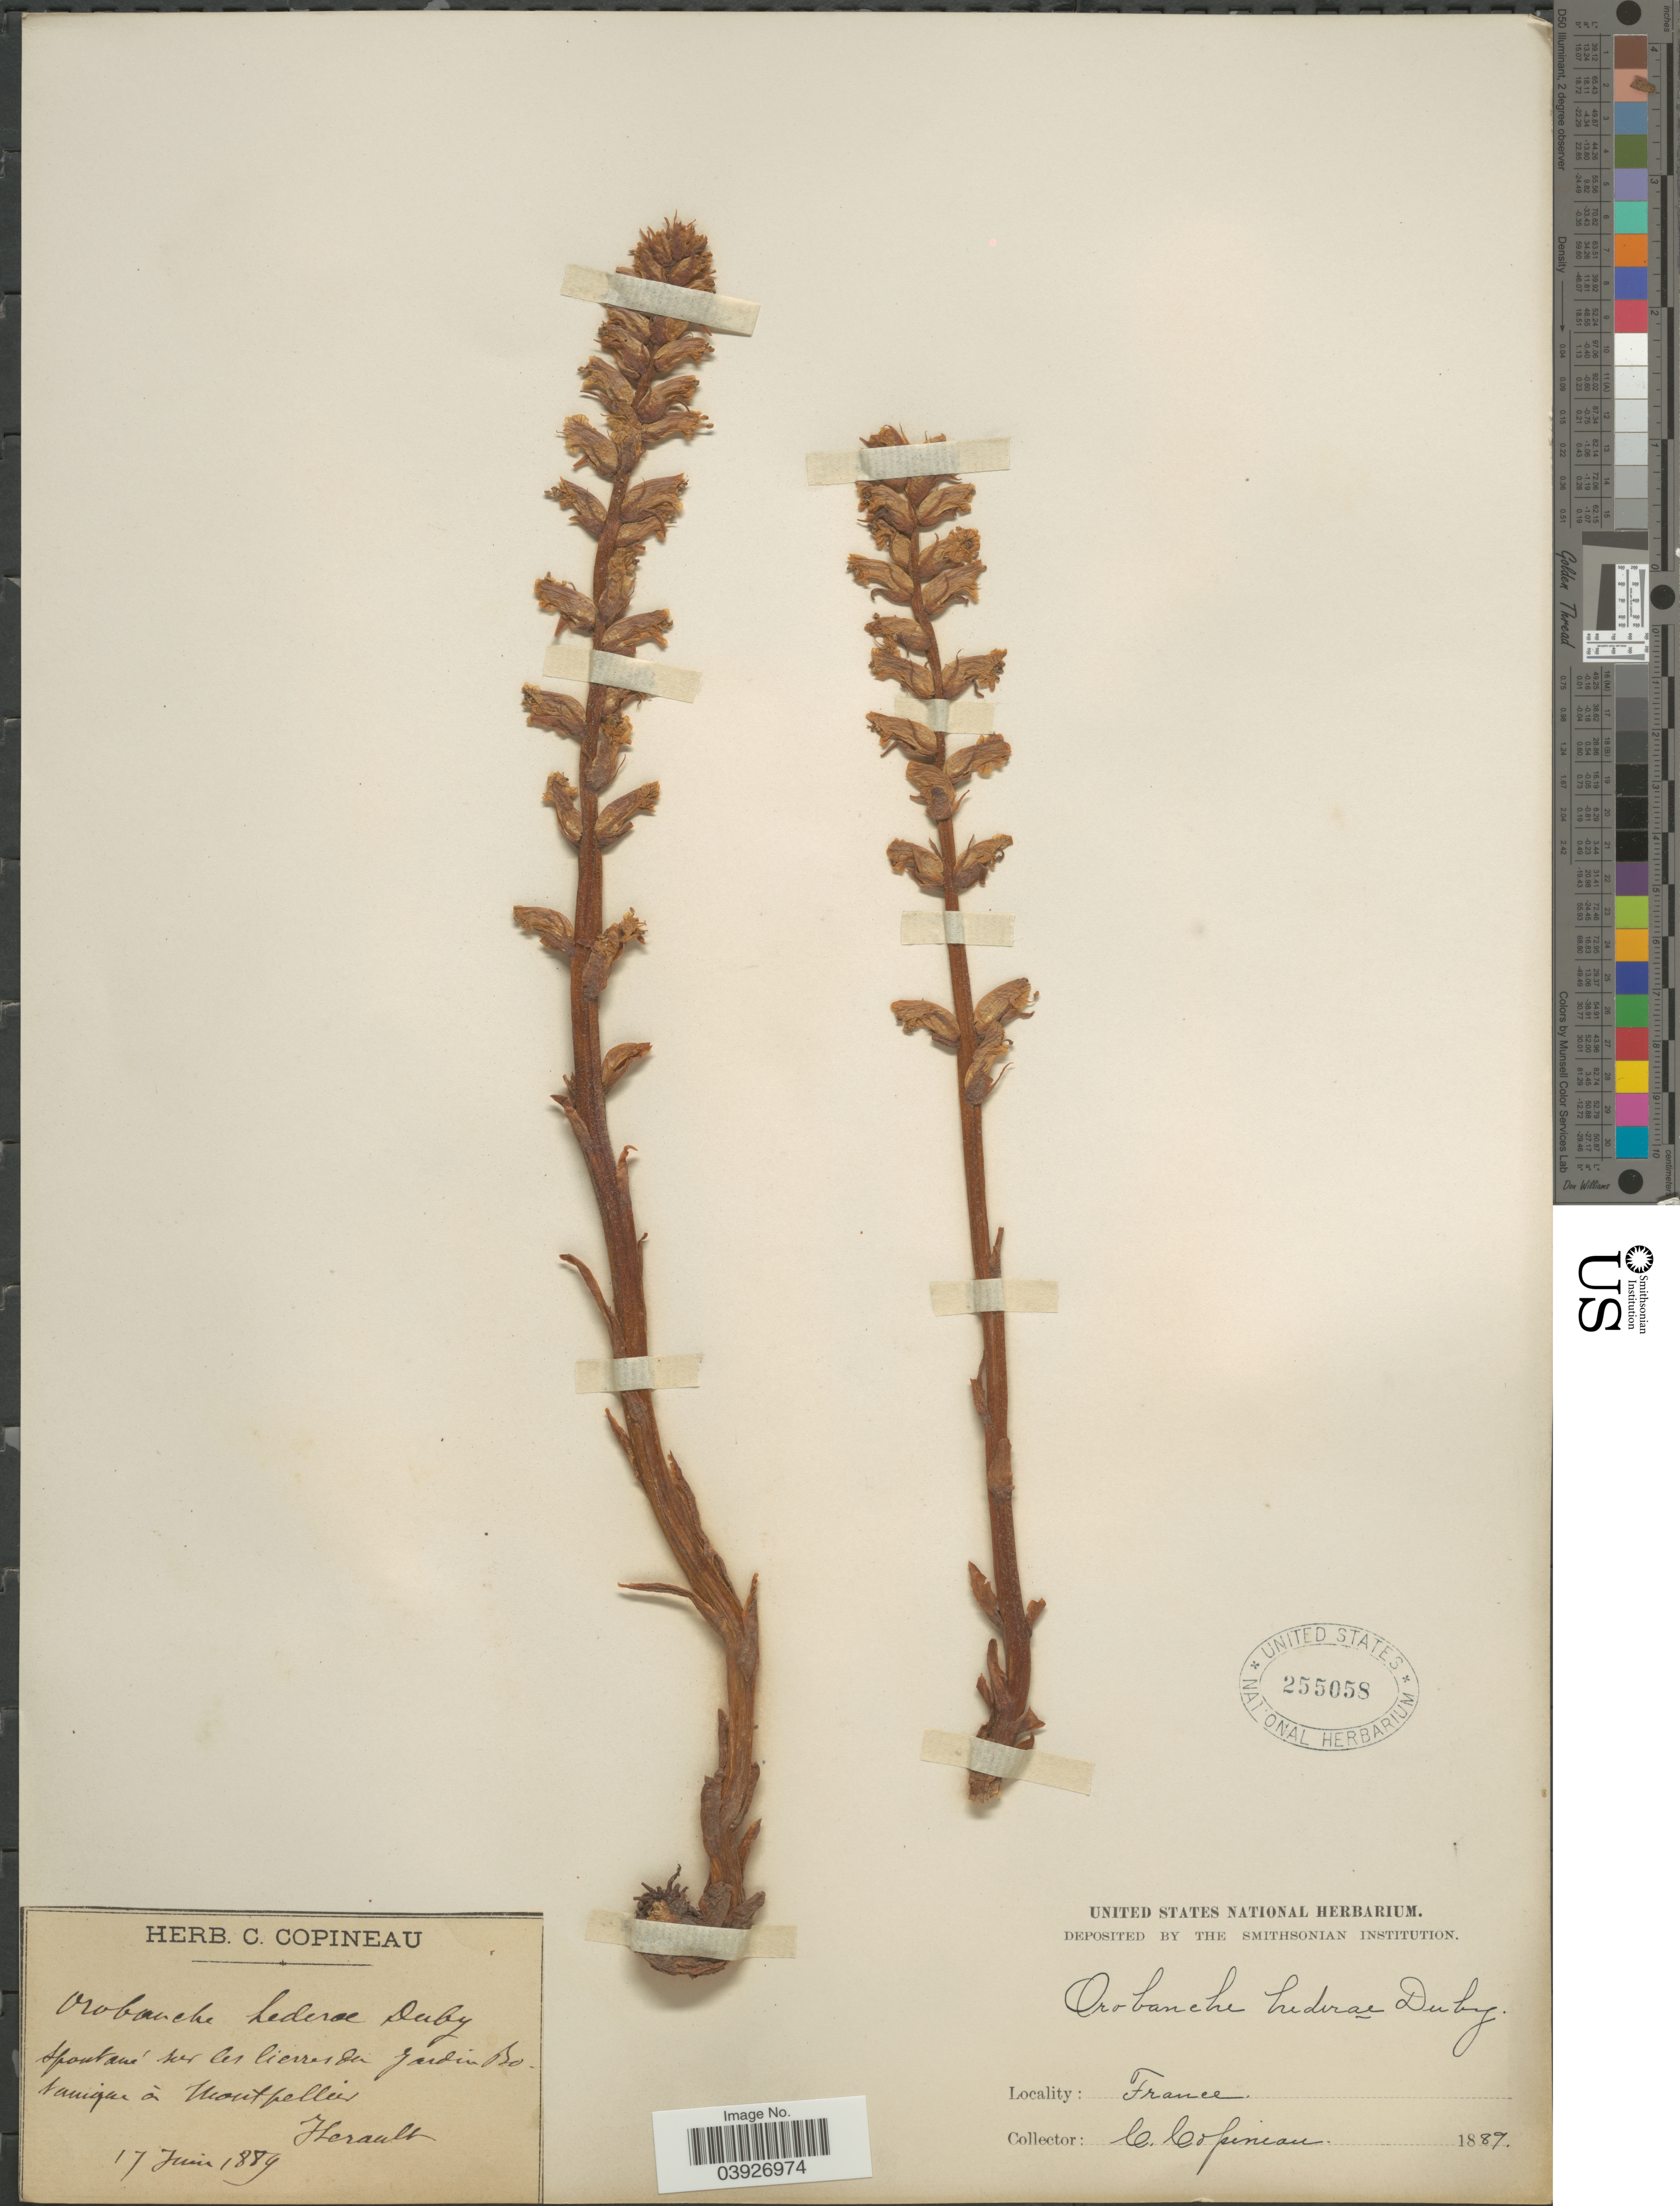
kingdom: Plantae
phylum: Tracheophyta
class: Magnoliopsida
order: Lamiales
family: Orobanchaceae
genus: Orobanche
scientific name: Orobanche hederae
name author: Duby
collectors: C. Copineau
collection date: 1889-06-17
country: France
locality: Spontane sur les lierres du Jardin Botanique á Montpellier. Herault.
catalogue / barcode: US 255058